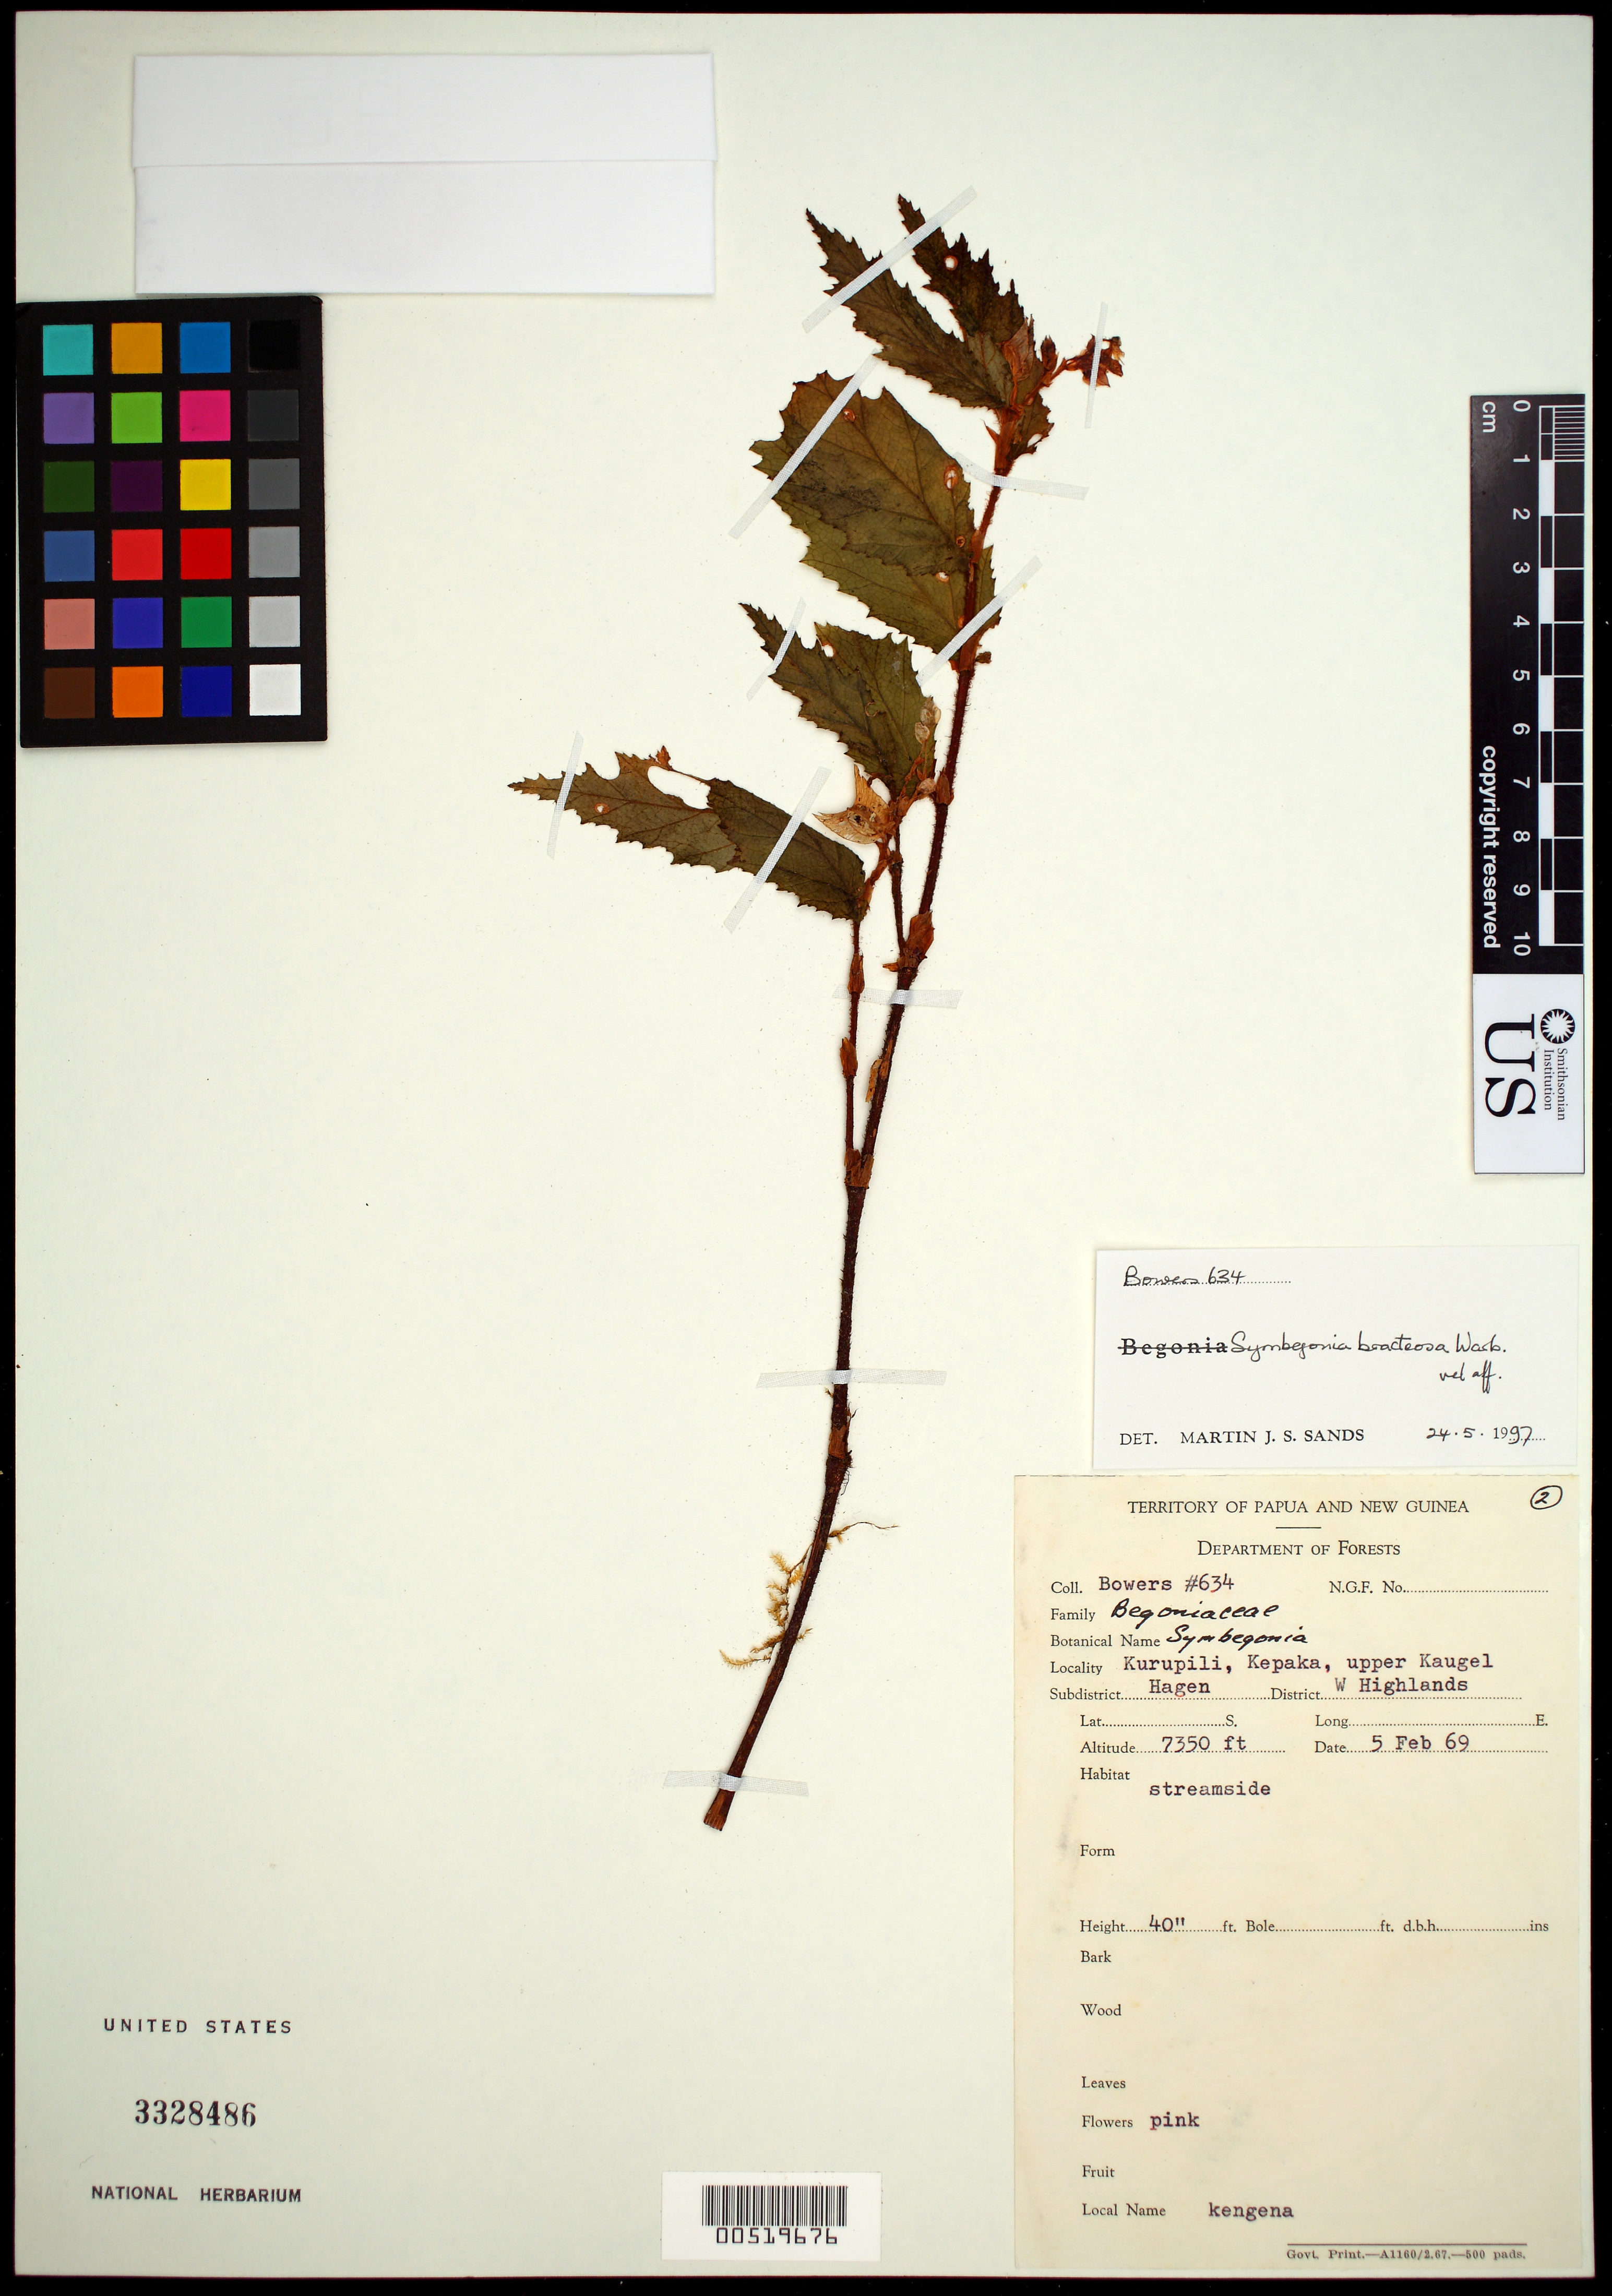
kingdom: Plantae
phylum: Tracheophyta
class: Magnoliopsida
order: Cucurbitales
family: Begoniaceae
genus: Begonia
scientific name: Begonia symbracteosa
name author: L.L. Forrest & Hollingsw.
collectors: N. Bowers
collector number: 634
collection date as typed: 05 Feb 1969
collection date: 1969-02-05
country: Papua New Guinea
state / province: Western Highlands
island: New Guinea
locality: Hagen, kurupili, kepaka, upper kaugel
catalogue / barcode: US 3328486